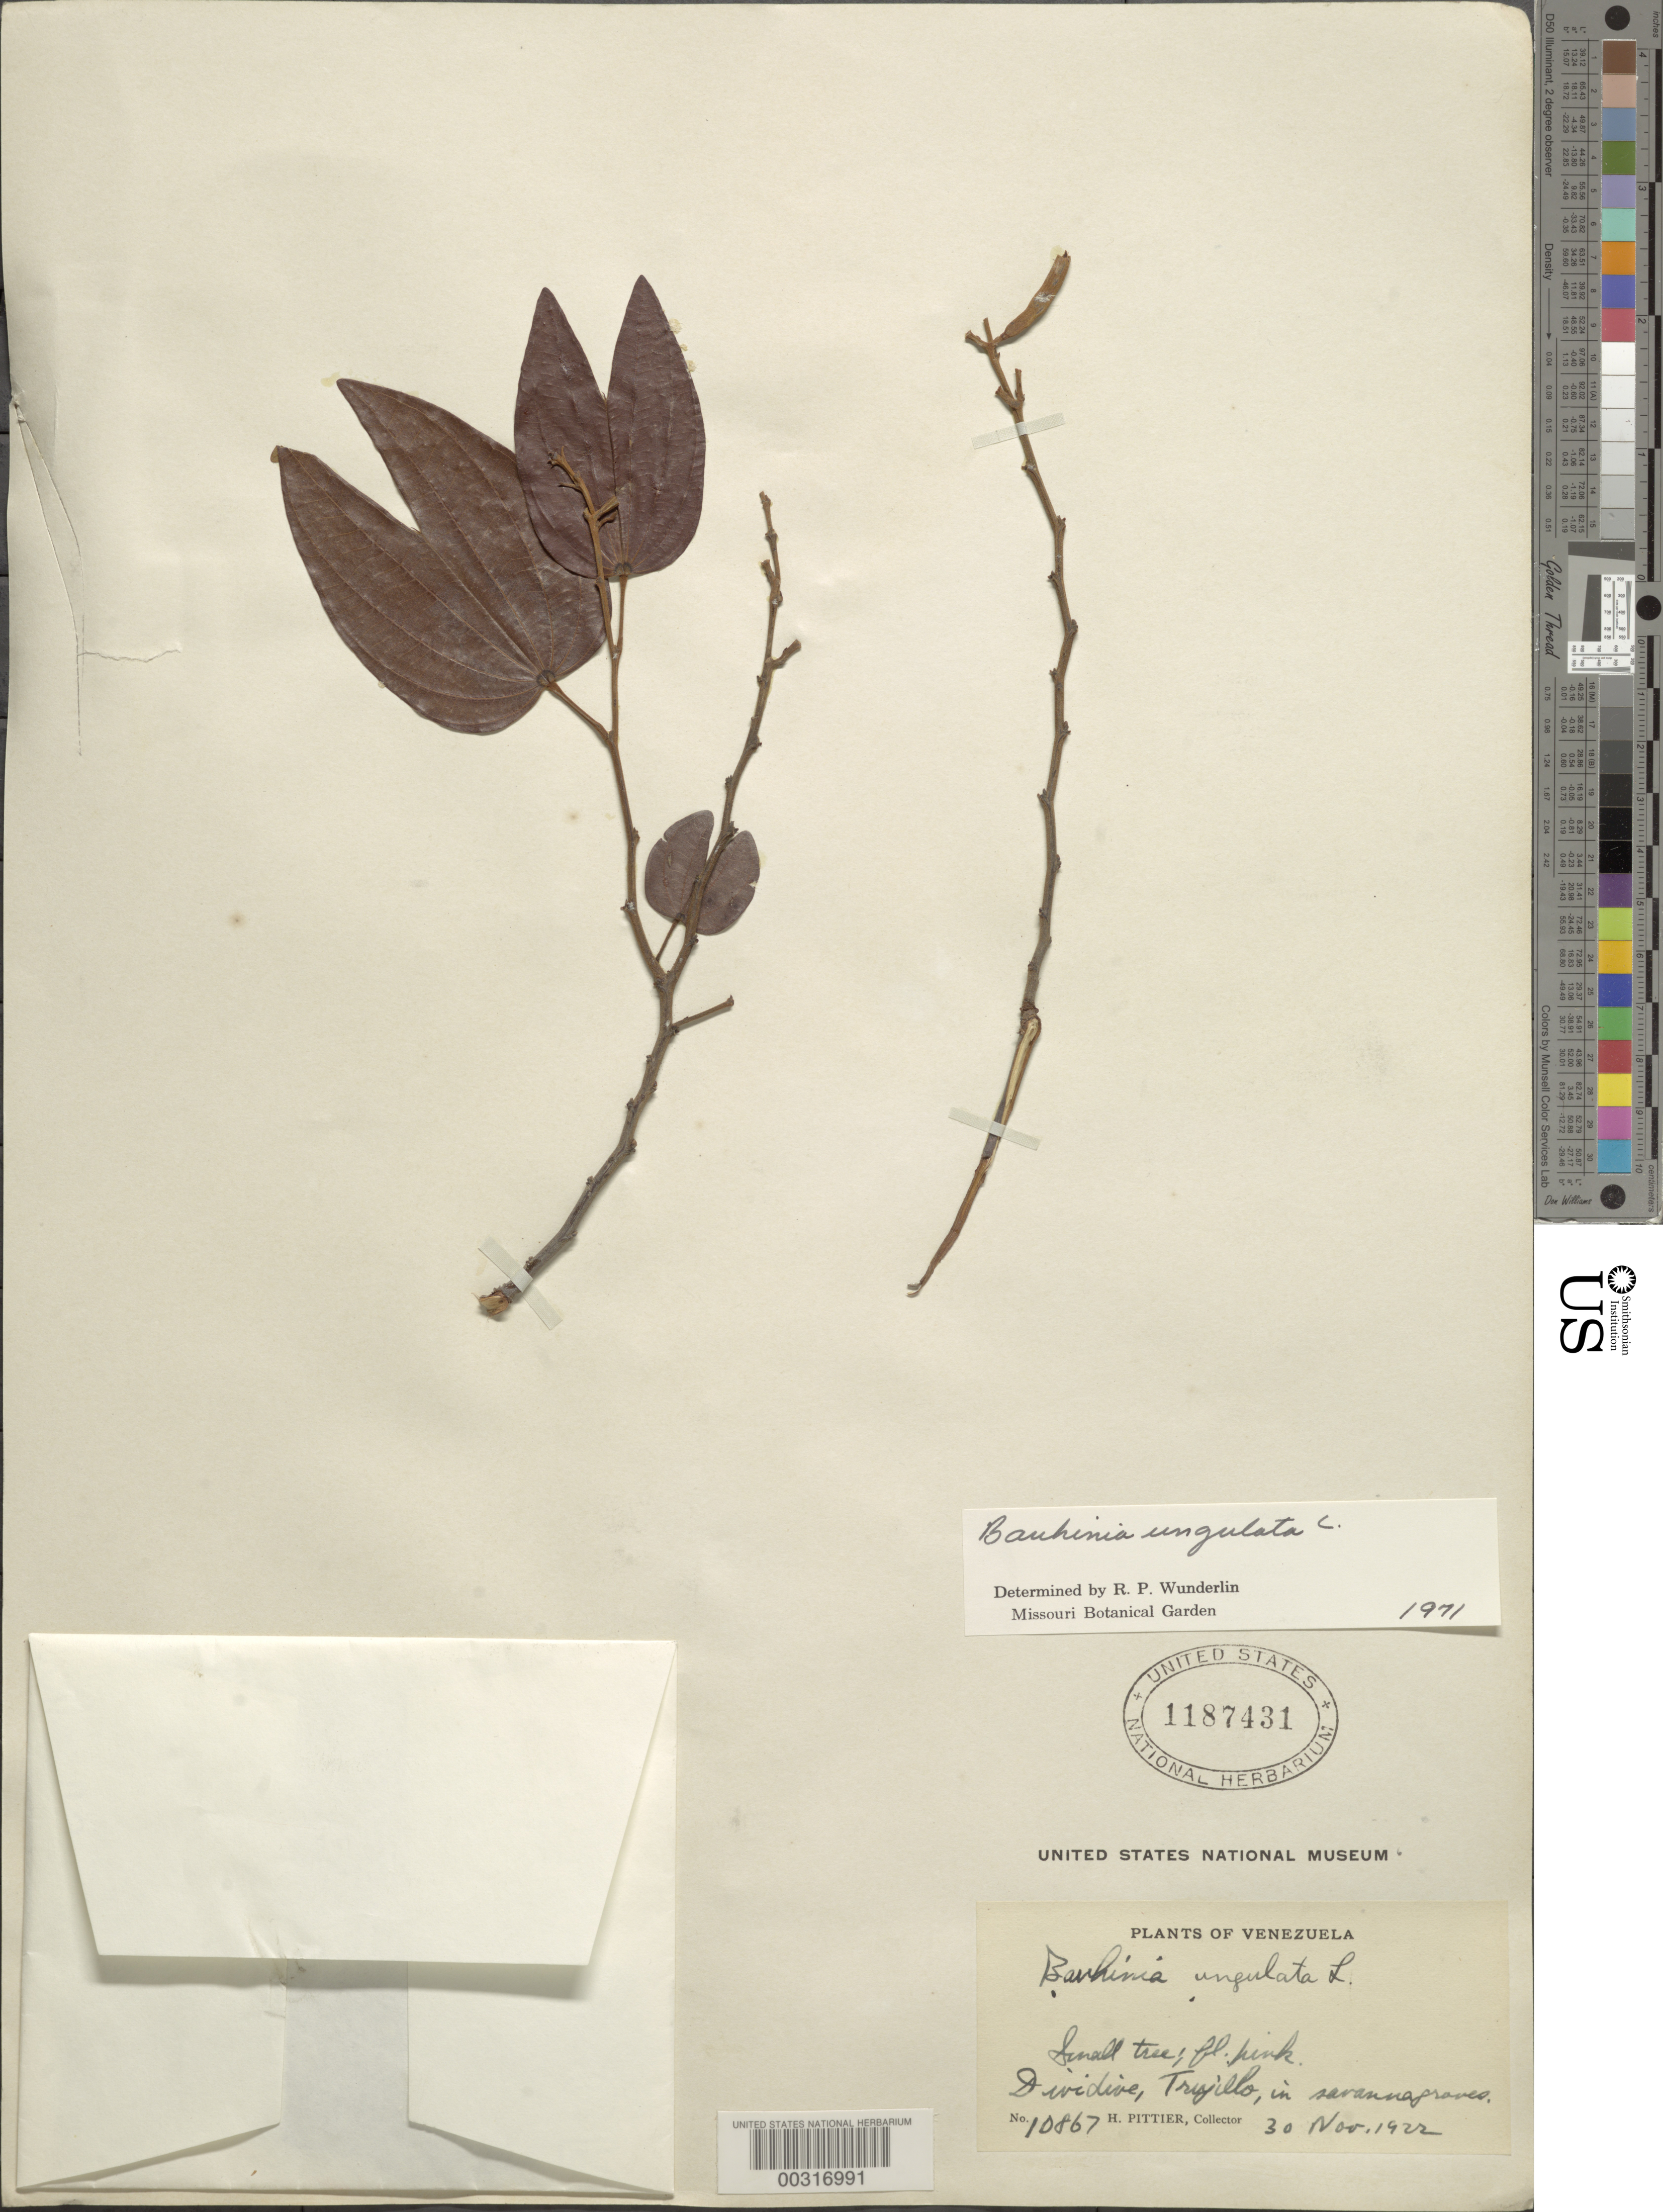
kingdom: Plantae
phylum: Tracheophyta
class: Magnoliopsida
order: Fabales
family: Fabaceae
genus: Bauhinia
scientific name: Bauhinia ungulata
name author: L.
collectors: H. F. Pittier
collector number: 10867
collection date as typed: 30 Nov 1922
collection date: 1922-11-30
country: Venezuela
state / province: Trujillo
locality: Dividive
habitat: Savanna groves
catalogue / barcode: US 1187431